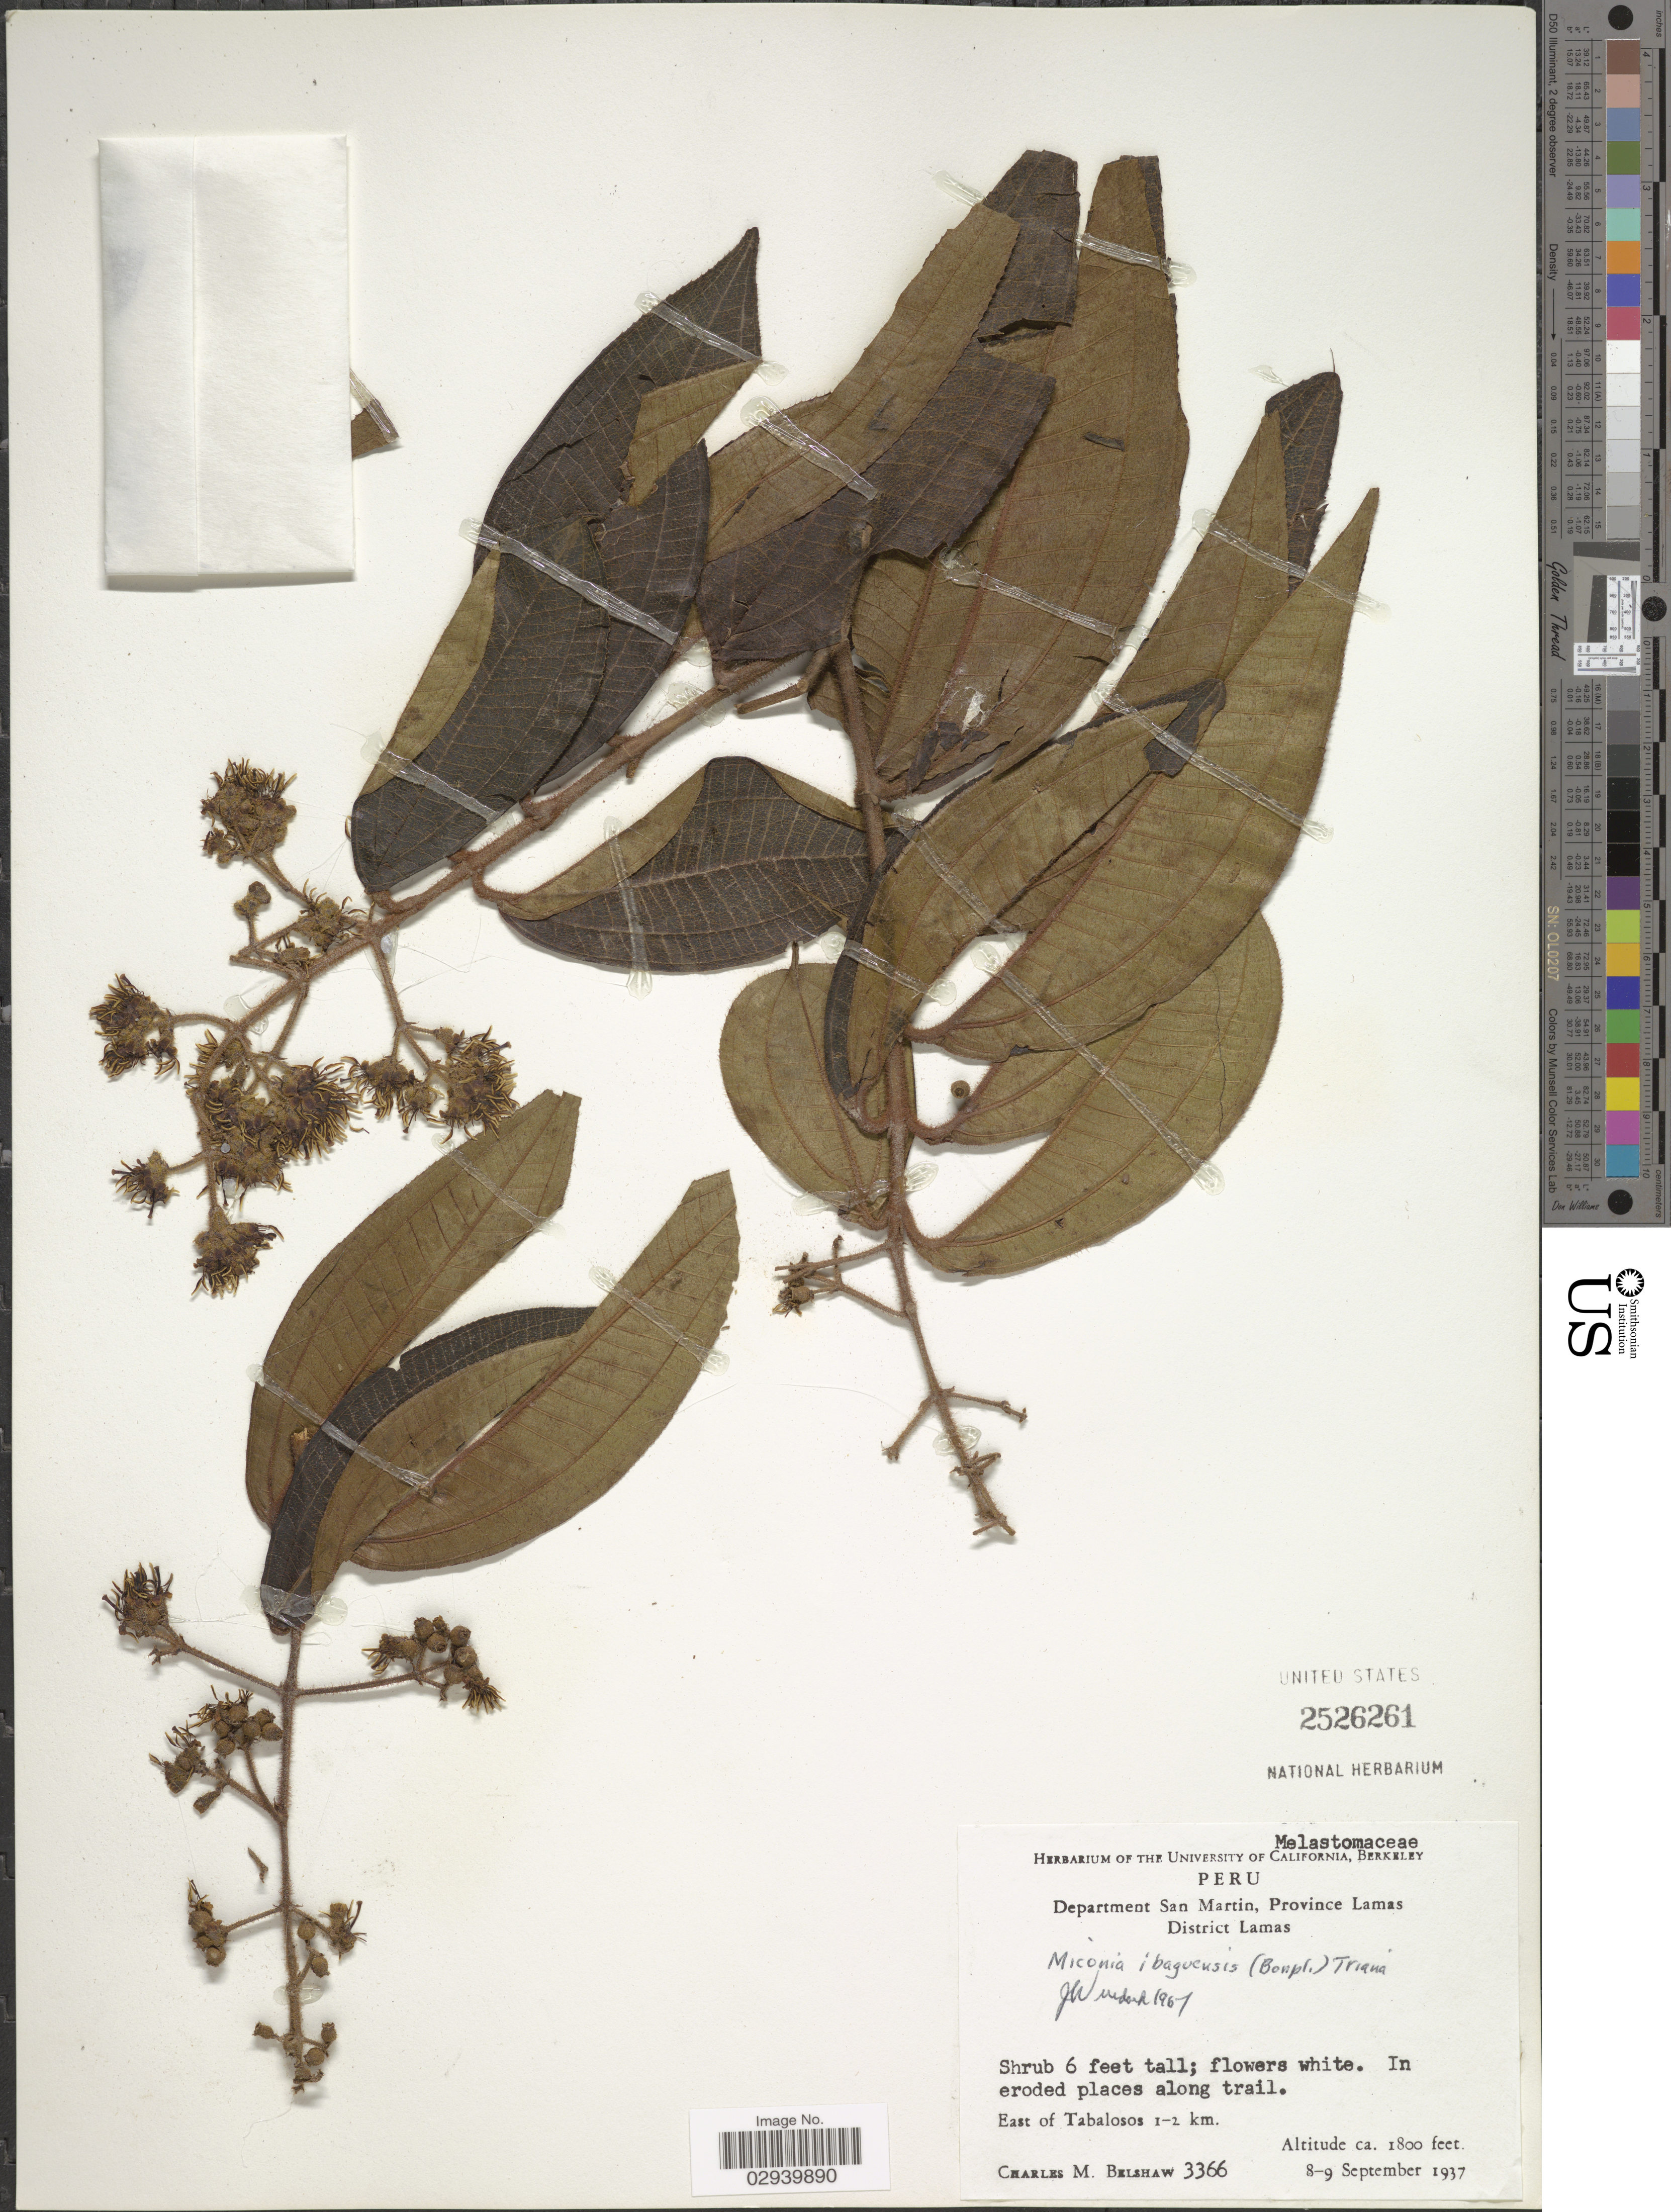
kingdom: Plantae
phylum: Tracheophyta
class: Magnoliopsida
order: Myrtales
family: Melastomataceae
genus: Miconia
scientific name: Miconia ibaguensis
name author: (Bonpl.) Triana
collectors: C. Shaw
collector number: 3366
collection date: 1937-09-08/1937-09-09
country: Peru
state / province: San Martín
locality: Department San Martin, Province Lamas. District Lamas. East of Tabalosos 1-2 km.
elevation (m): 549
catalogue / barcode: US 2526261